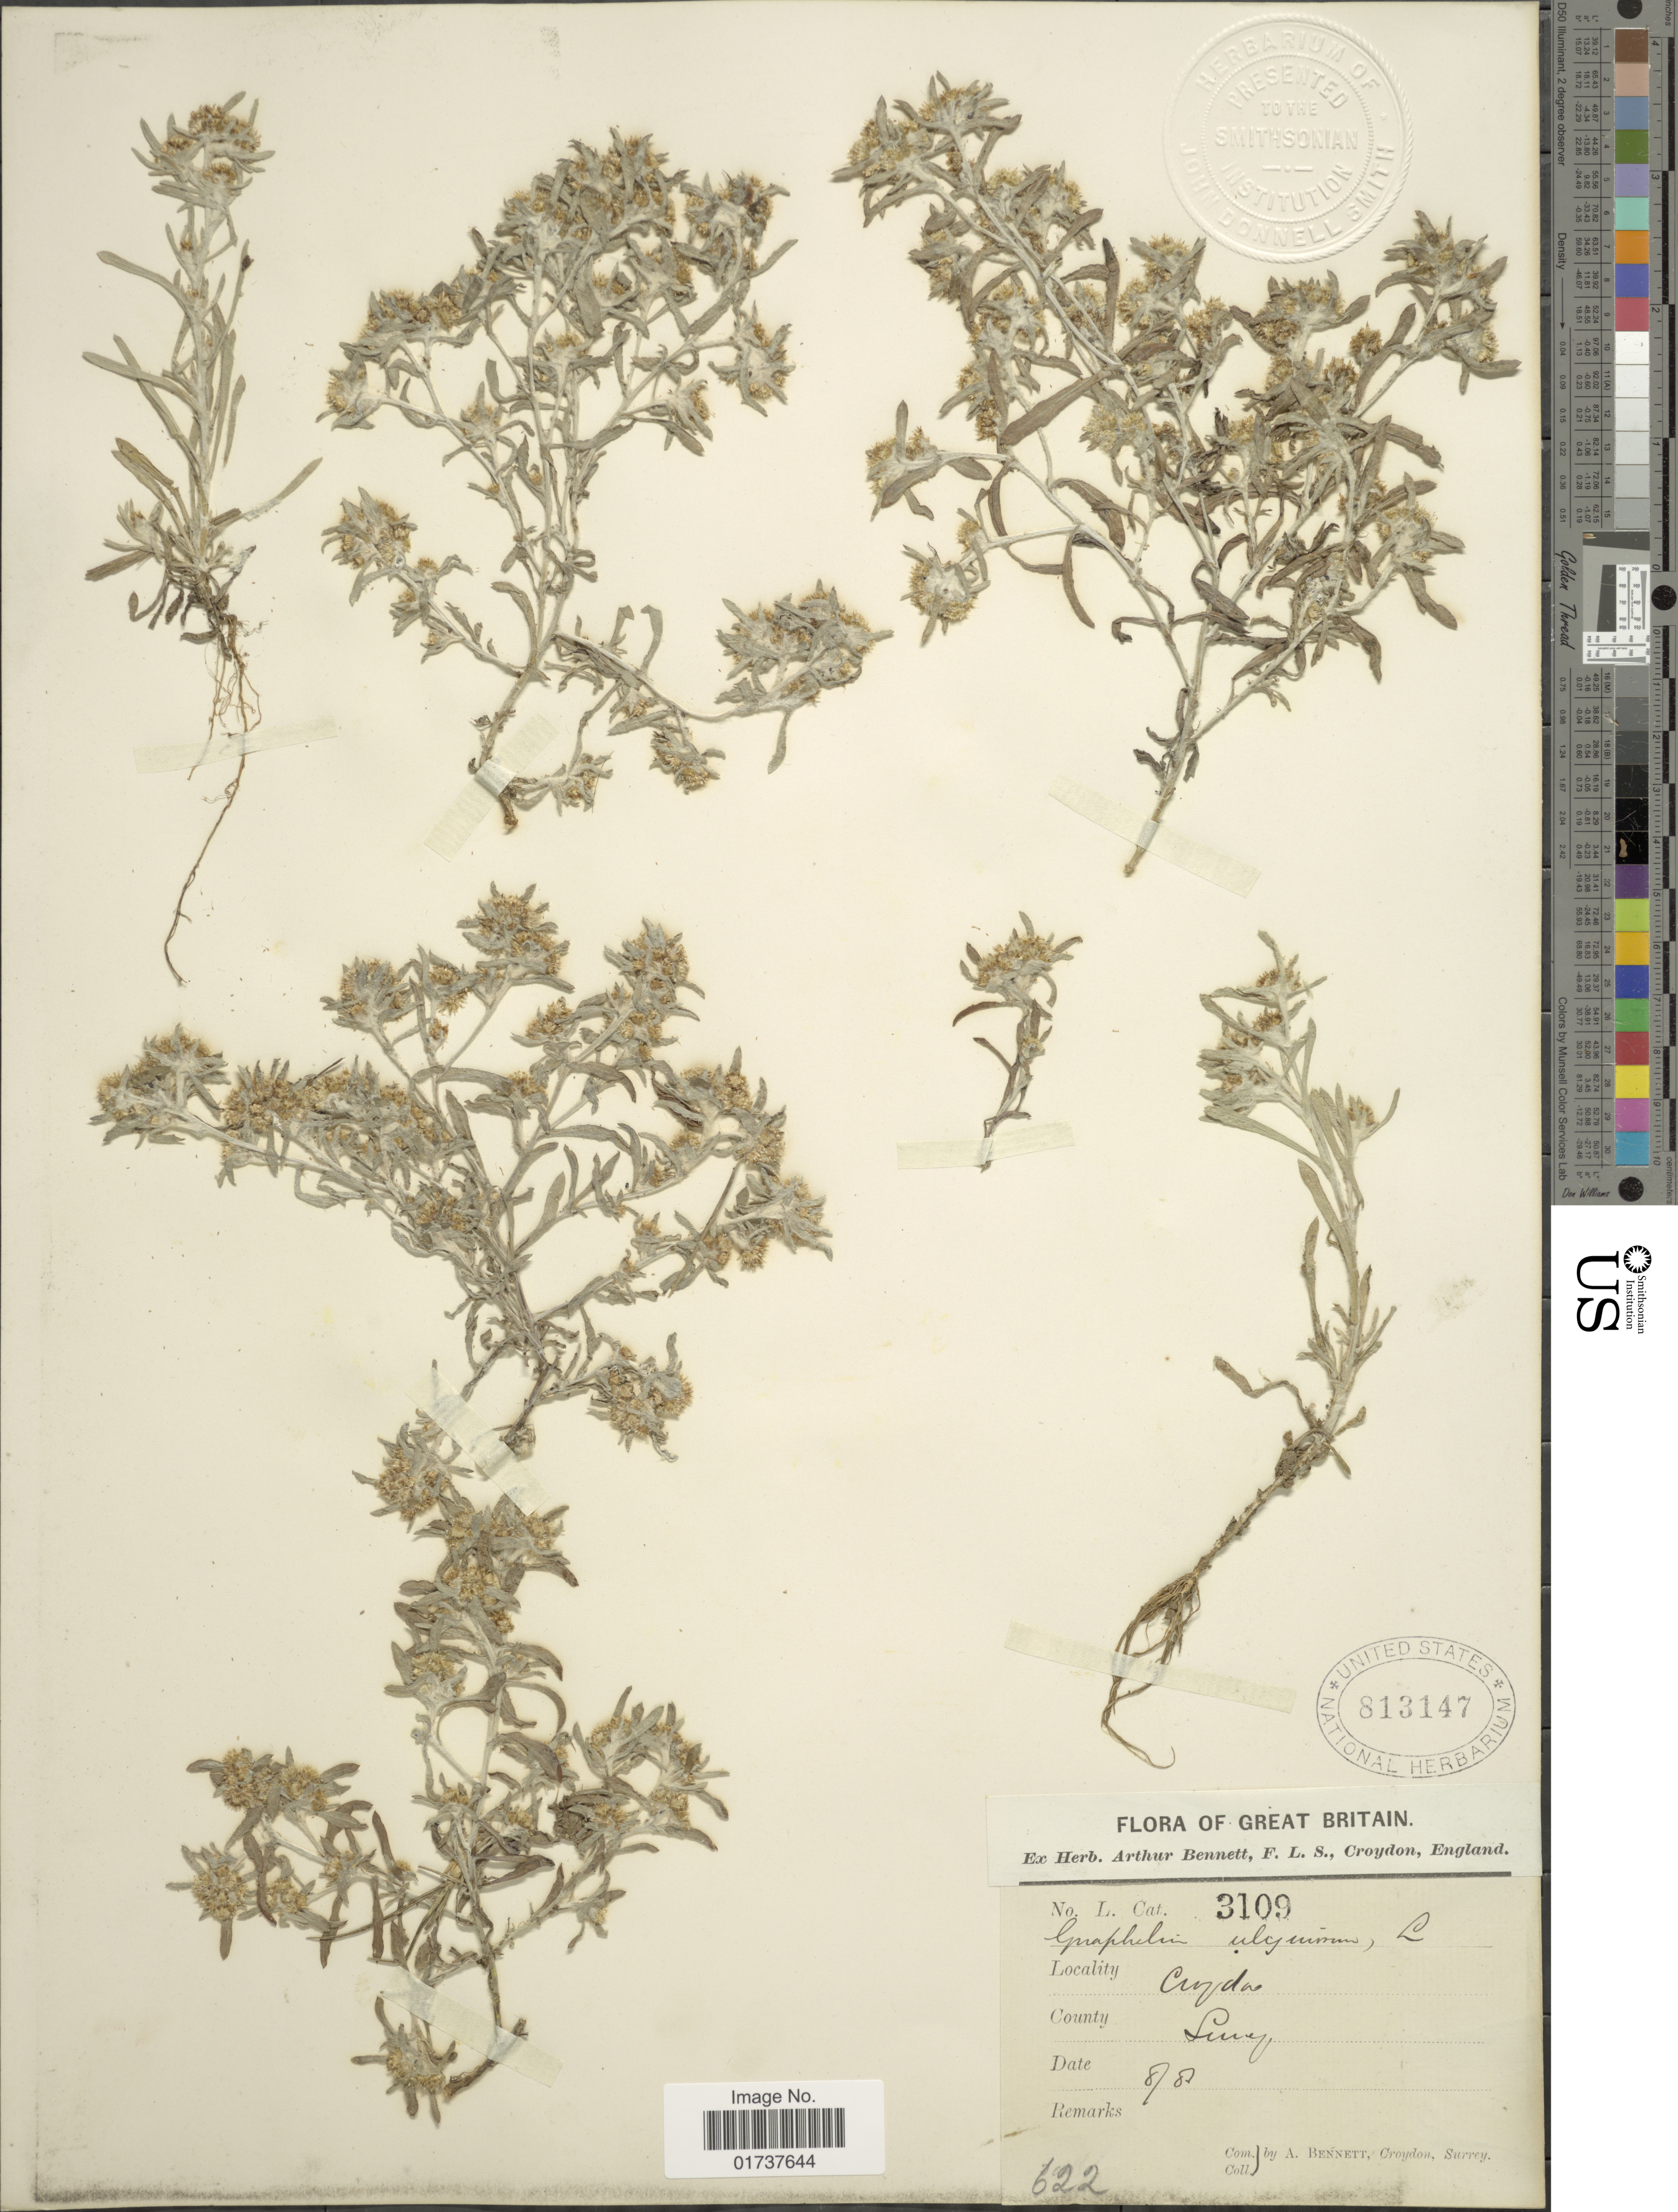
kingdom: Plantae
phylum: Tracheophyta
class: Magnoliopsida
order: Asterales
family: Asteraceae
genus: Gnaphalium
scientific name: Gnaphalium uliginosum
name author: L.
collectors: A. Bennett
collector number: L. Cat. 3109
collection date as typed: Transcribed d/m/y: /8/8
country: United Kingdom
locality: Crojdan, County Surrey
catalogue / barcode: US 813147